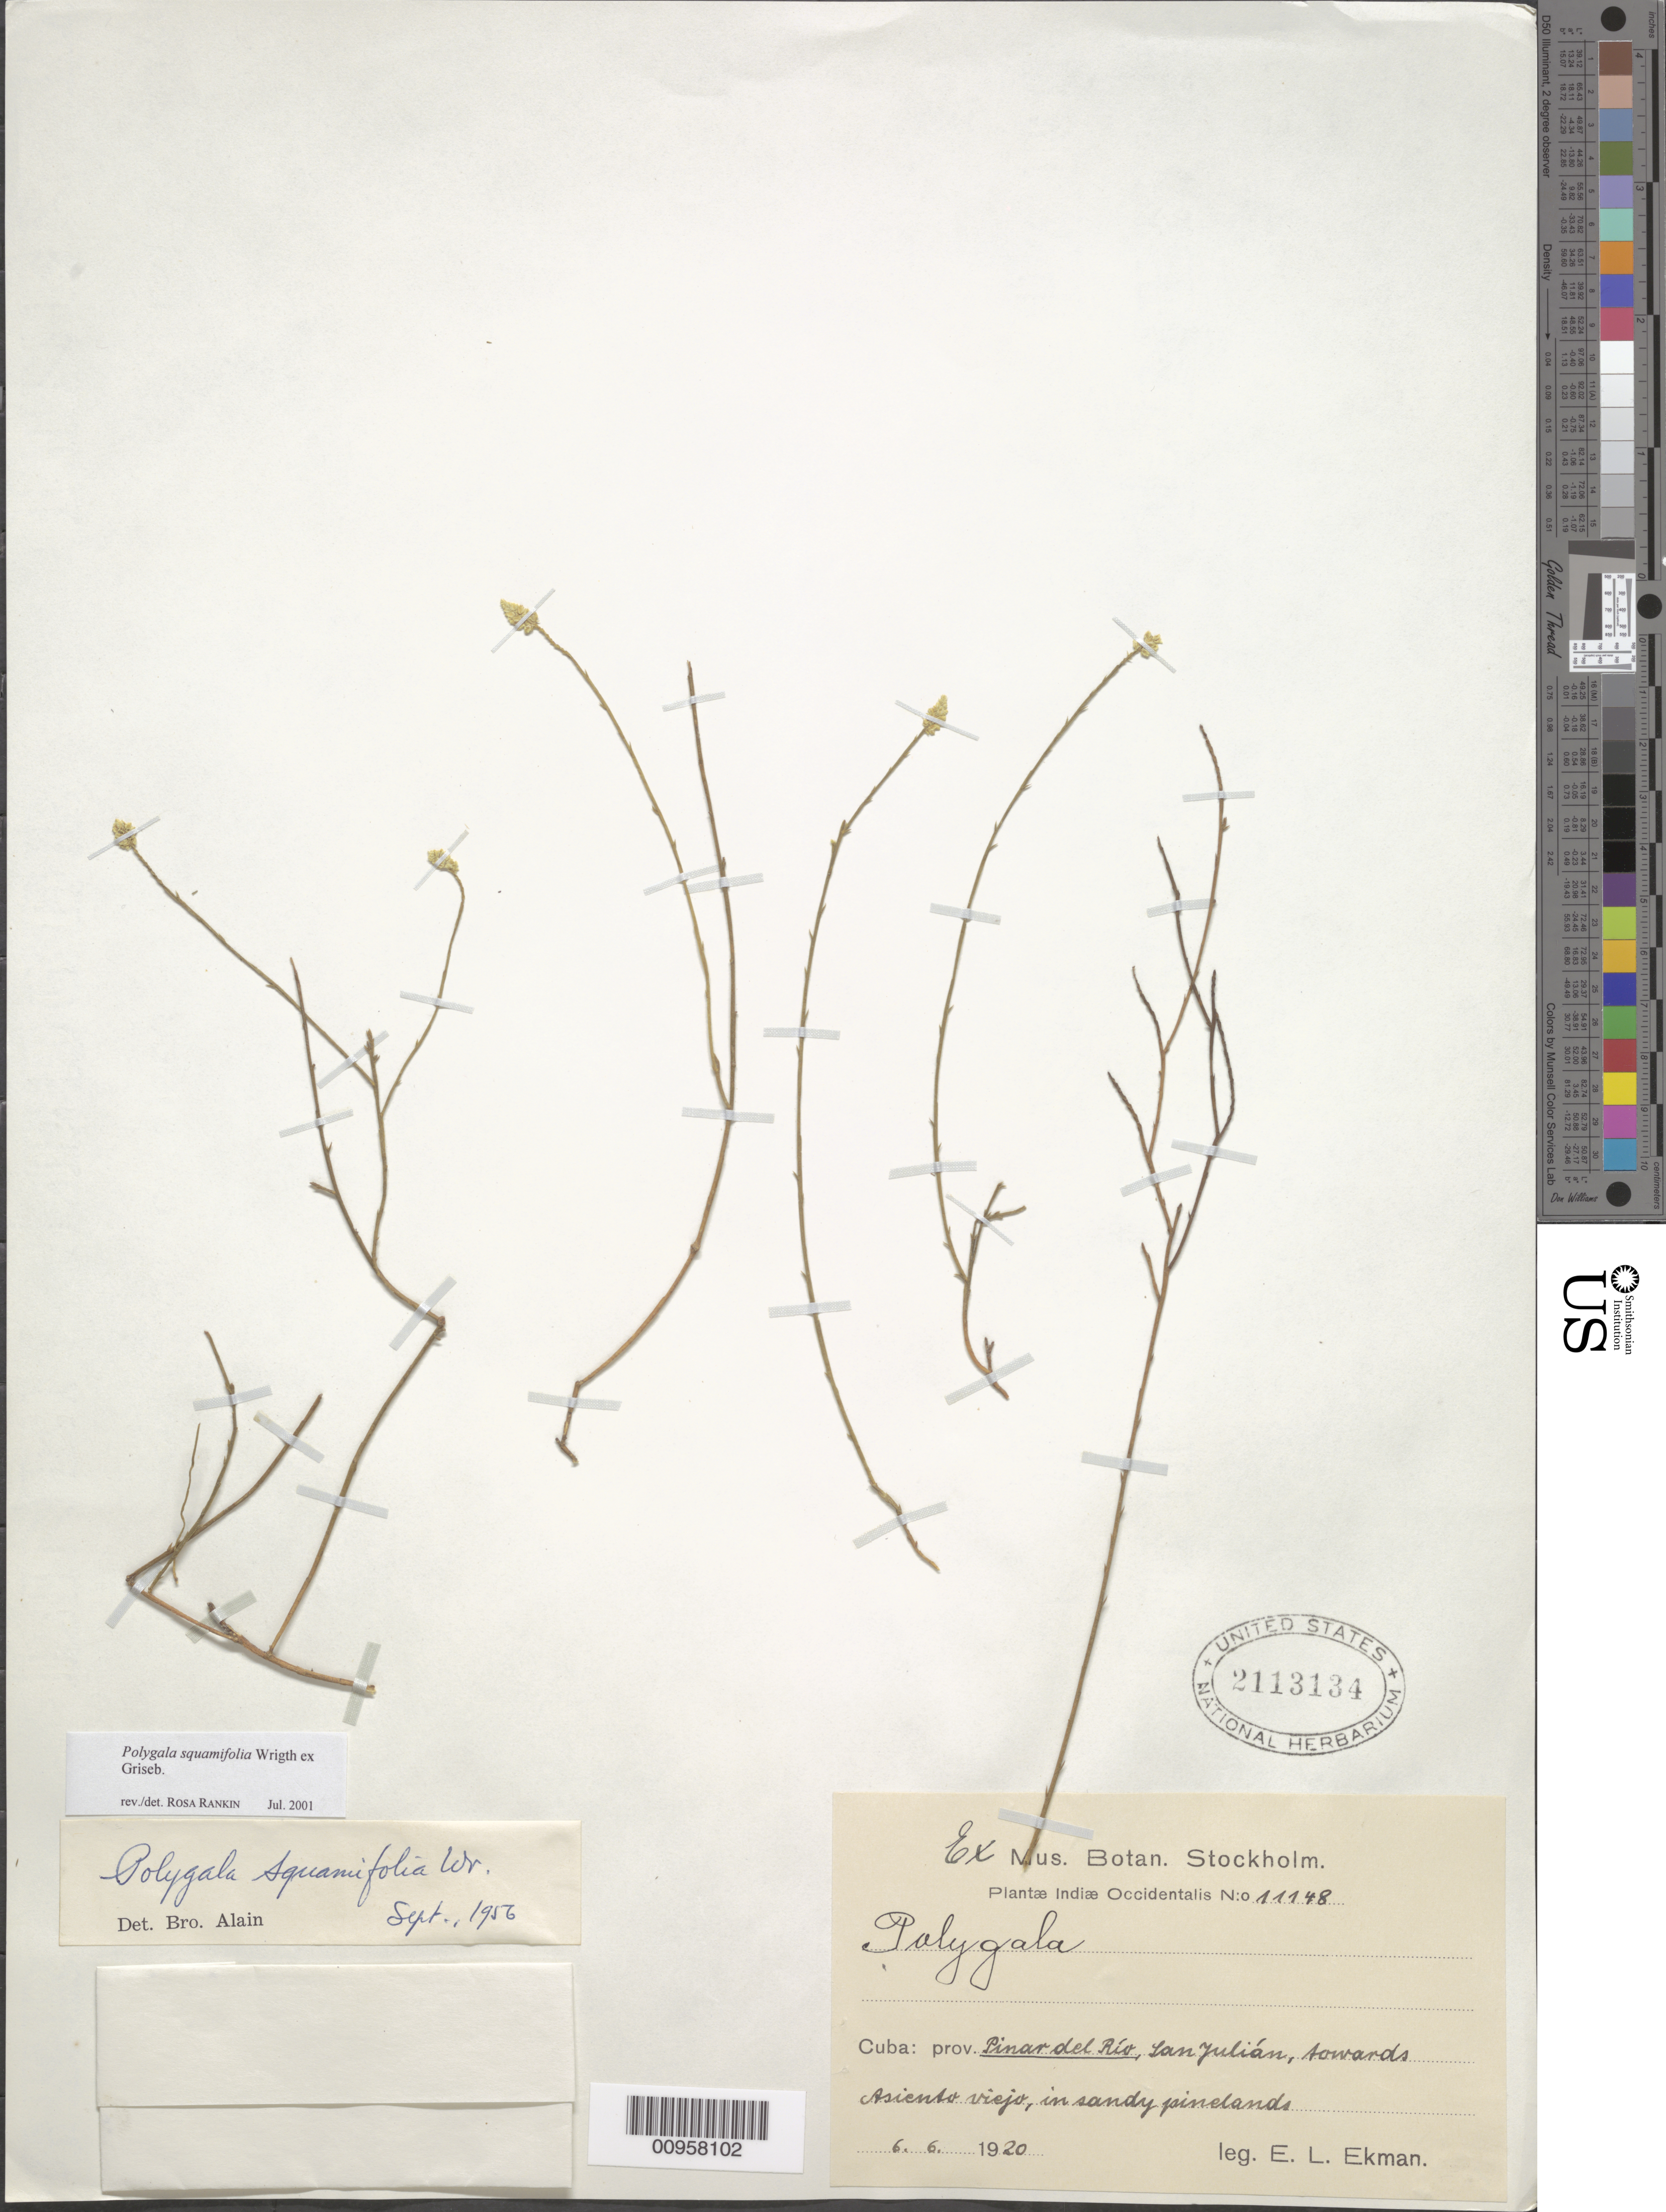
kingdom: Plantae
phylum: Tracheophyta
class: Magnoliopsida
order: Fabales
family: Polygalaceae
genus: Polygala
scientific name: Polygala squamifolia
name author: C. Wright in Griseb.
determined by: Rankin Rodriguez, Rosa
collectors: E. L. Ekman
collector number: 11148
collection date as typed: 06 Jun 1920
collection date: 1920-06-06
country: Cuba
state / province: Pinar del Rio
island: Cuba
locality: San Júlian, towards Asiento Viejo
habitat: In sandy pinelands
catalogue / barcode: US 2113134